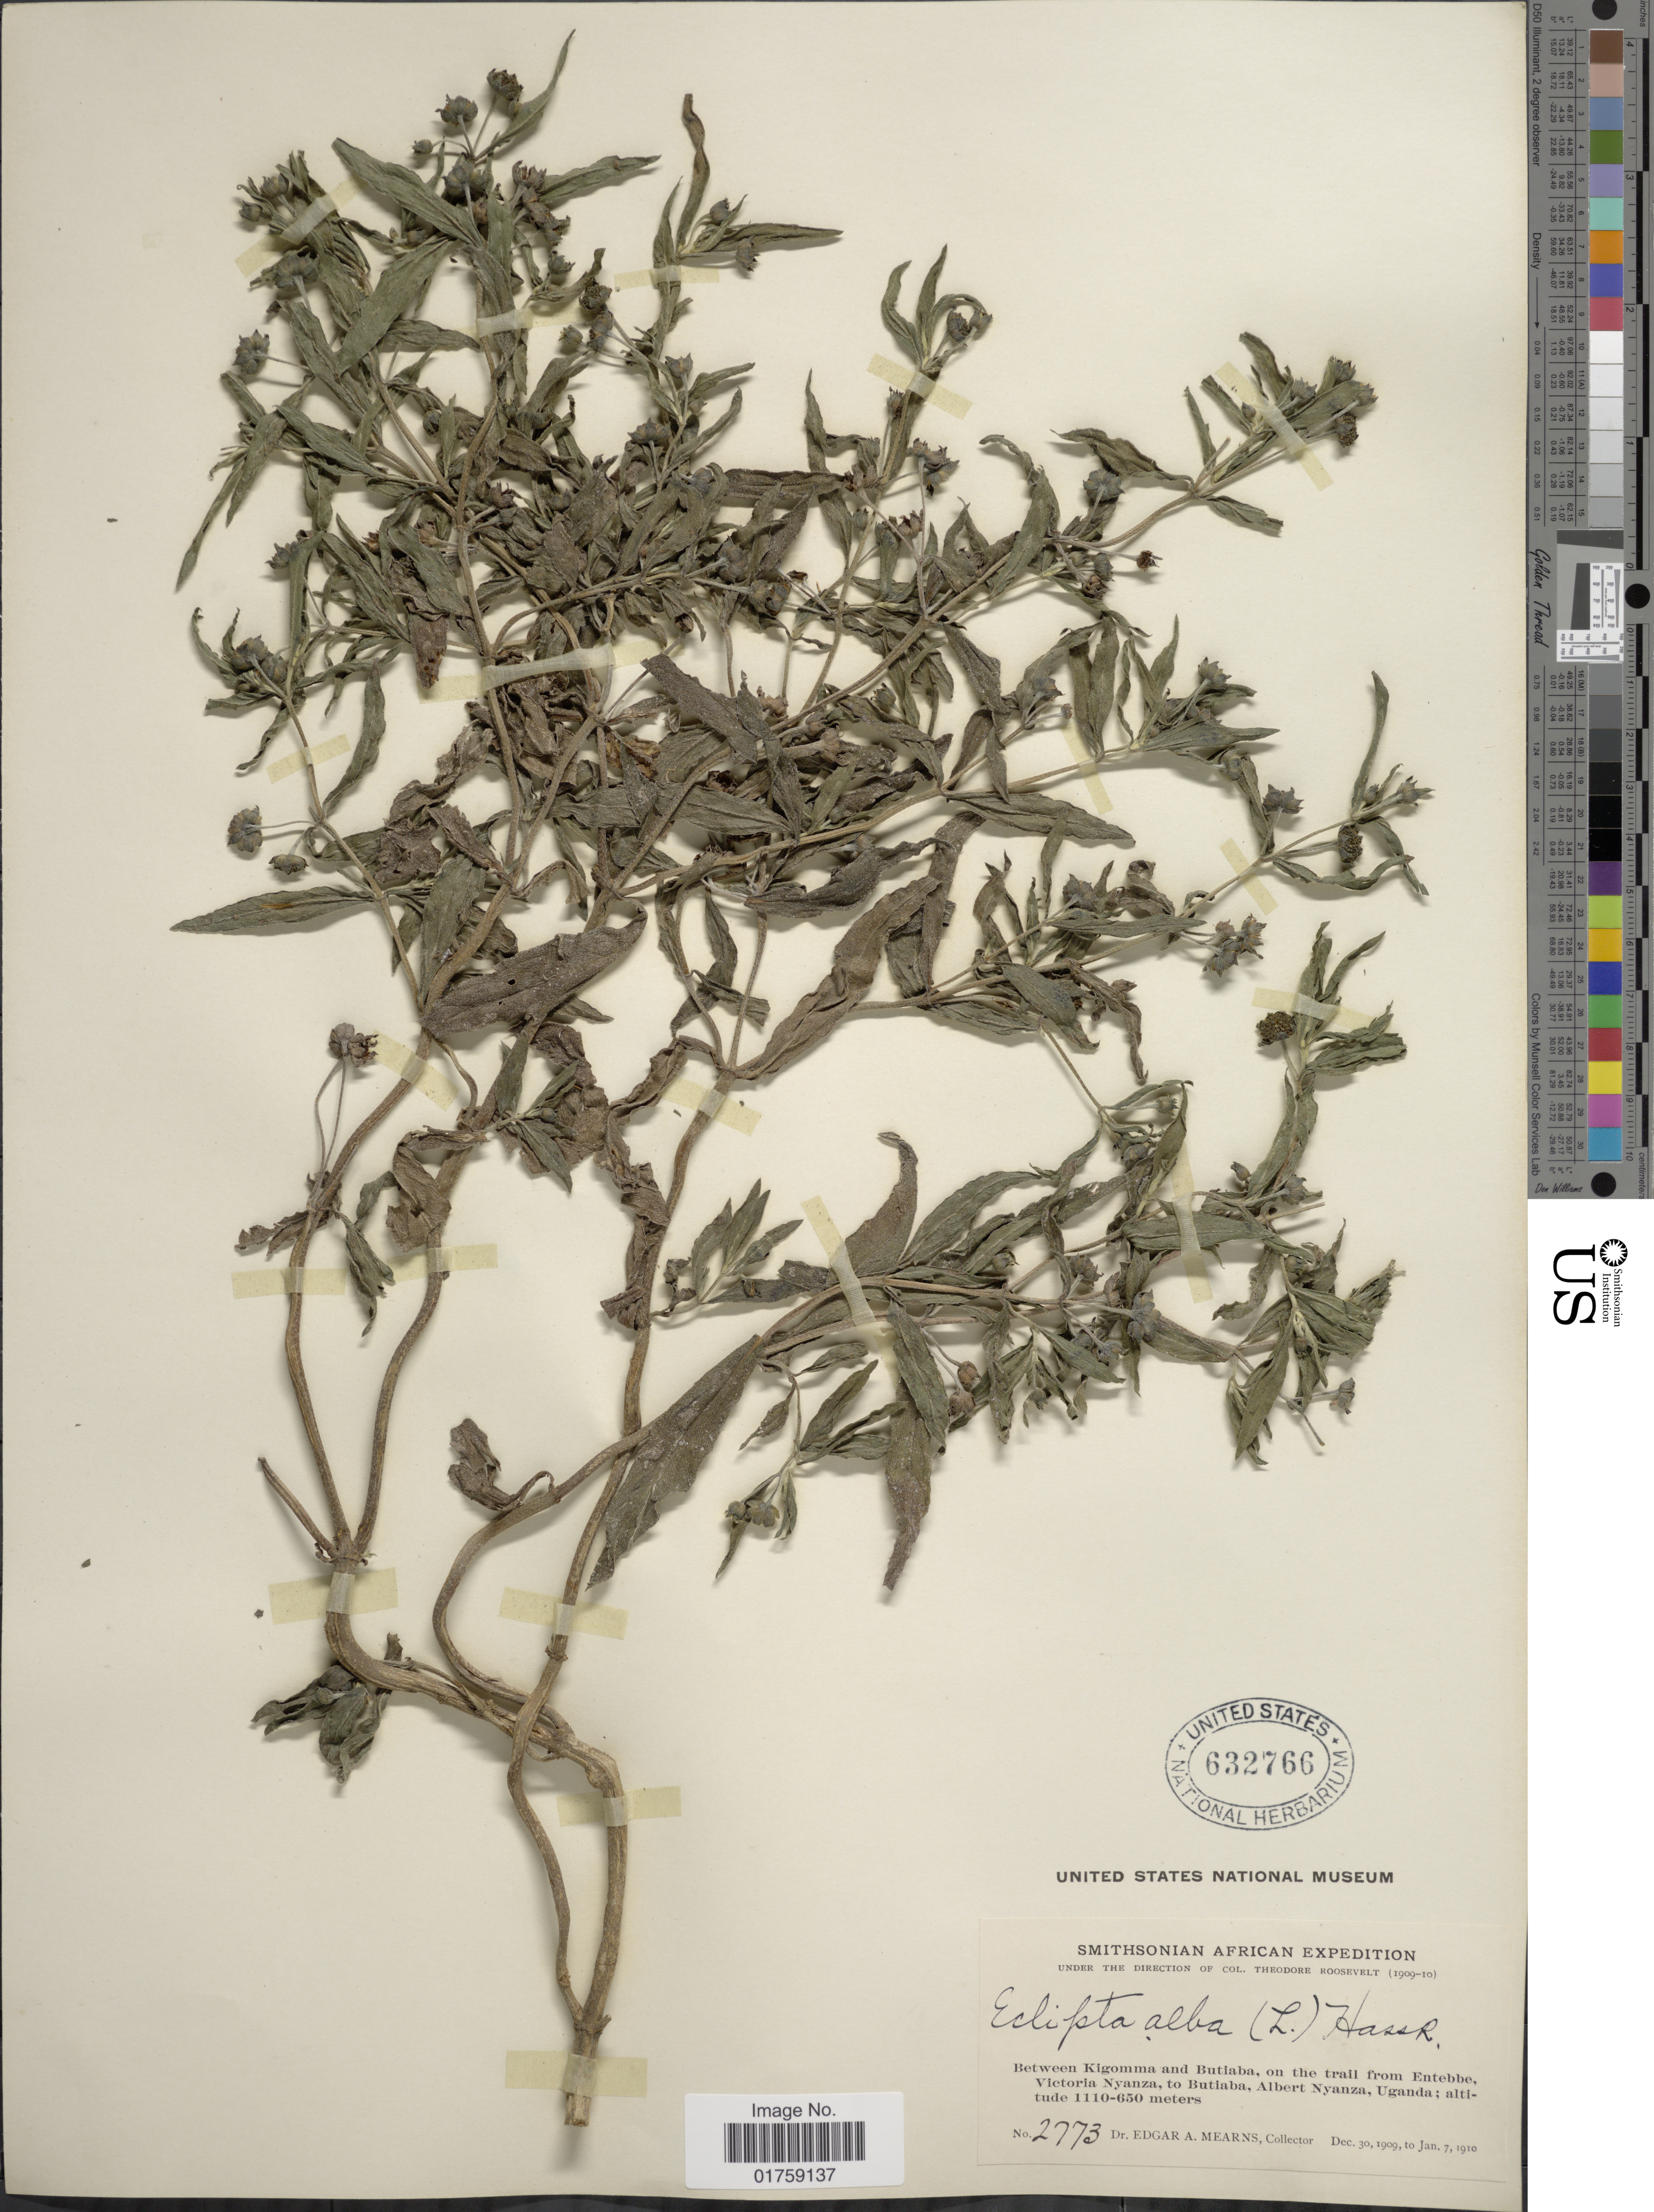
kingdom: Plantae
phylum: Tracheophyta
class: Magnoliopsida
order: Asterales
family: Asteraceae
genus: Eclipta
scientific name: Eclipta alba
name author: (L.) Hassk.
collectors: E. A. Mearns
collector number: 2773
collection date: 1909-12-30/1910-01-07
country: Uganda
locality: Between Kigomma and Butiaba, on the trail from Entebben, Victoria Nyanze, to Butiaba, Albert Nyanza, Uganda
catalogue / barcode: US 632766